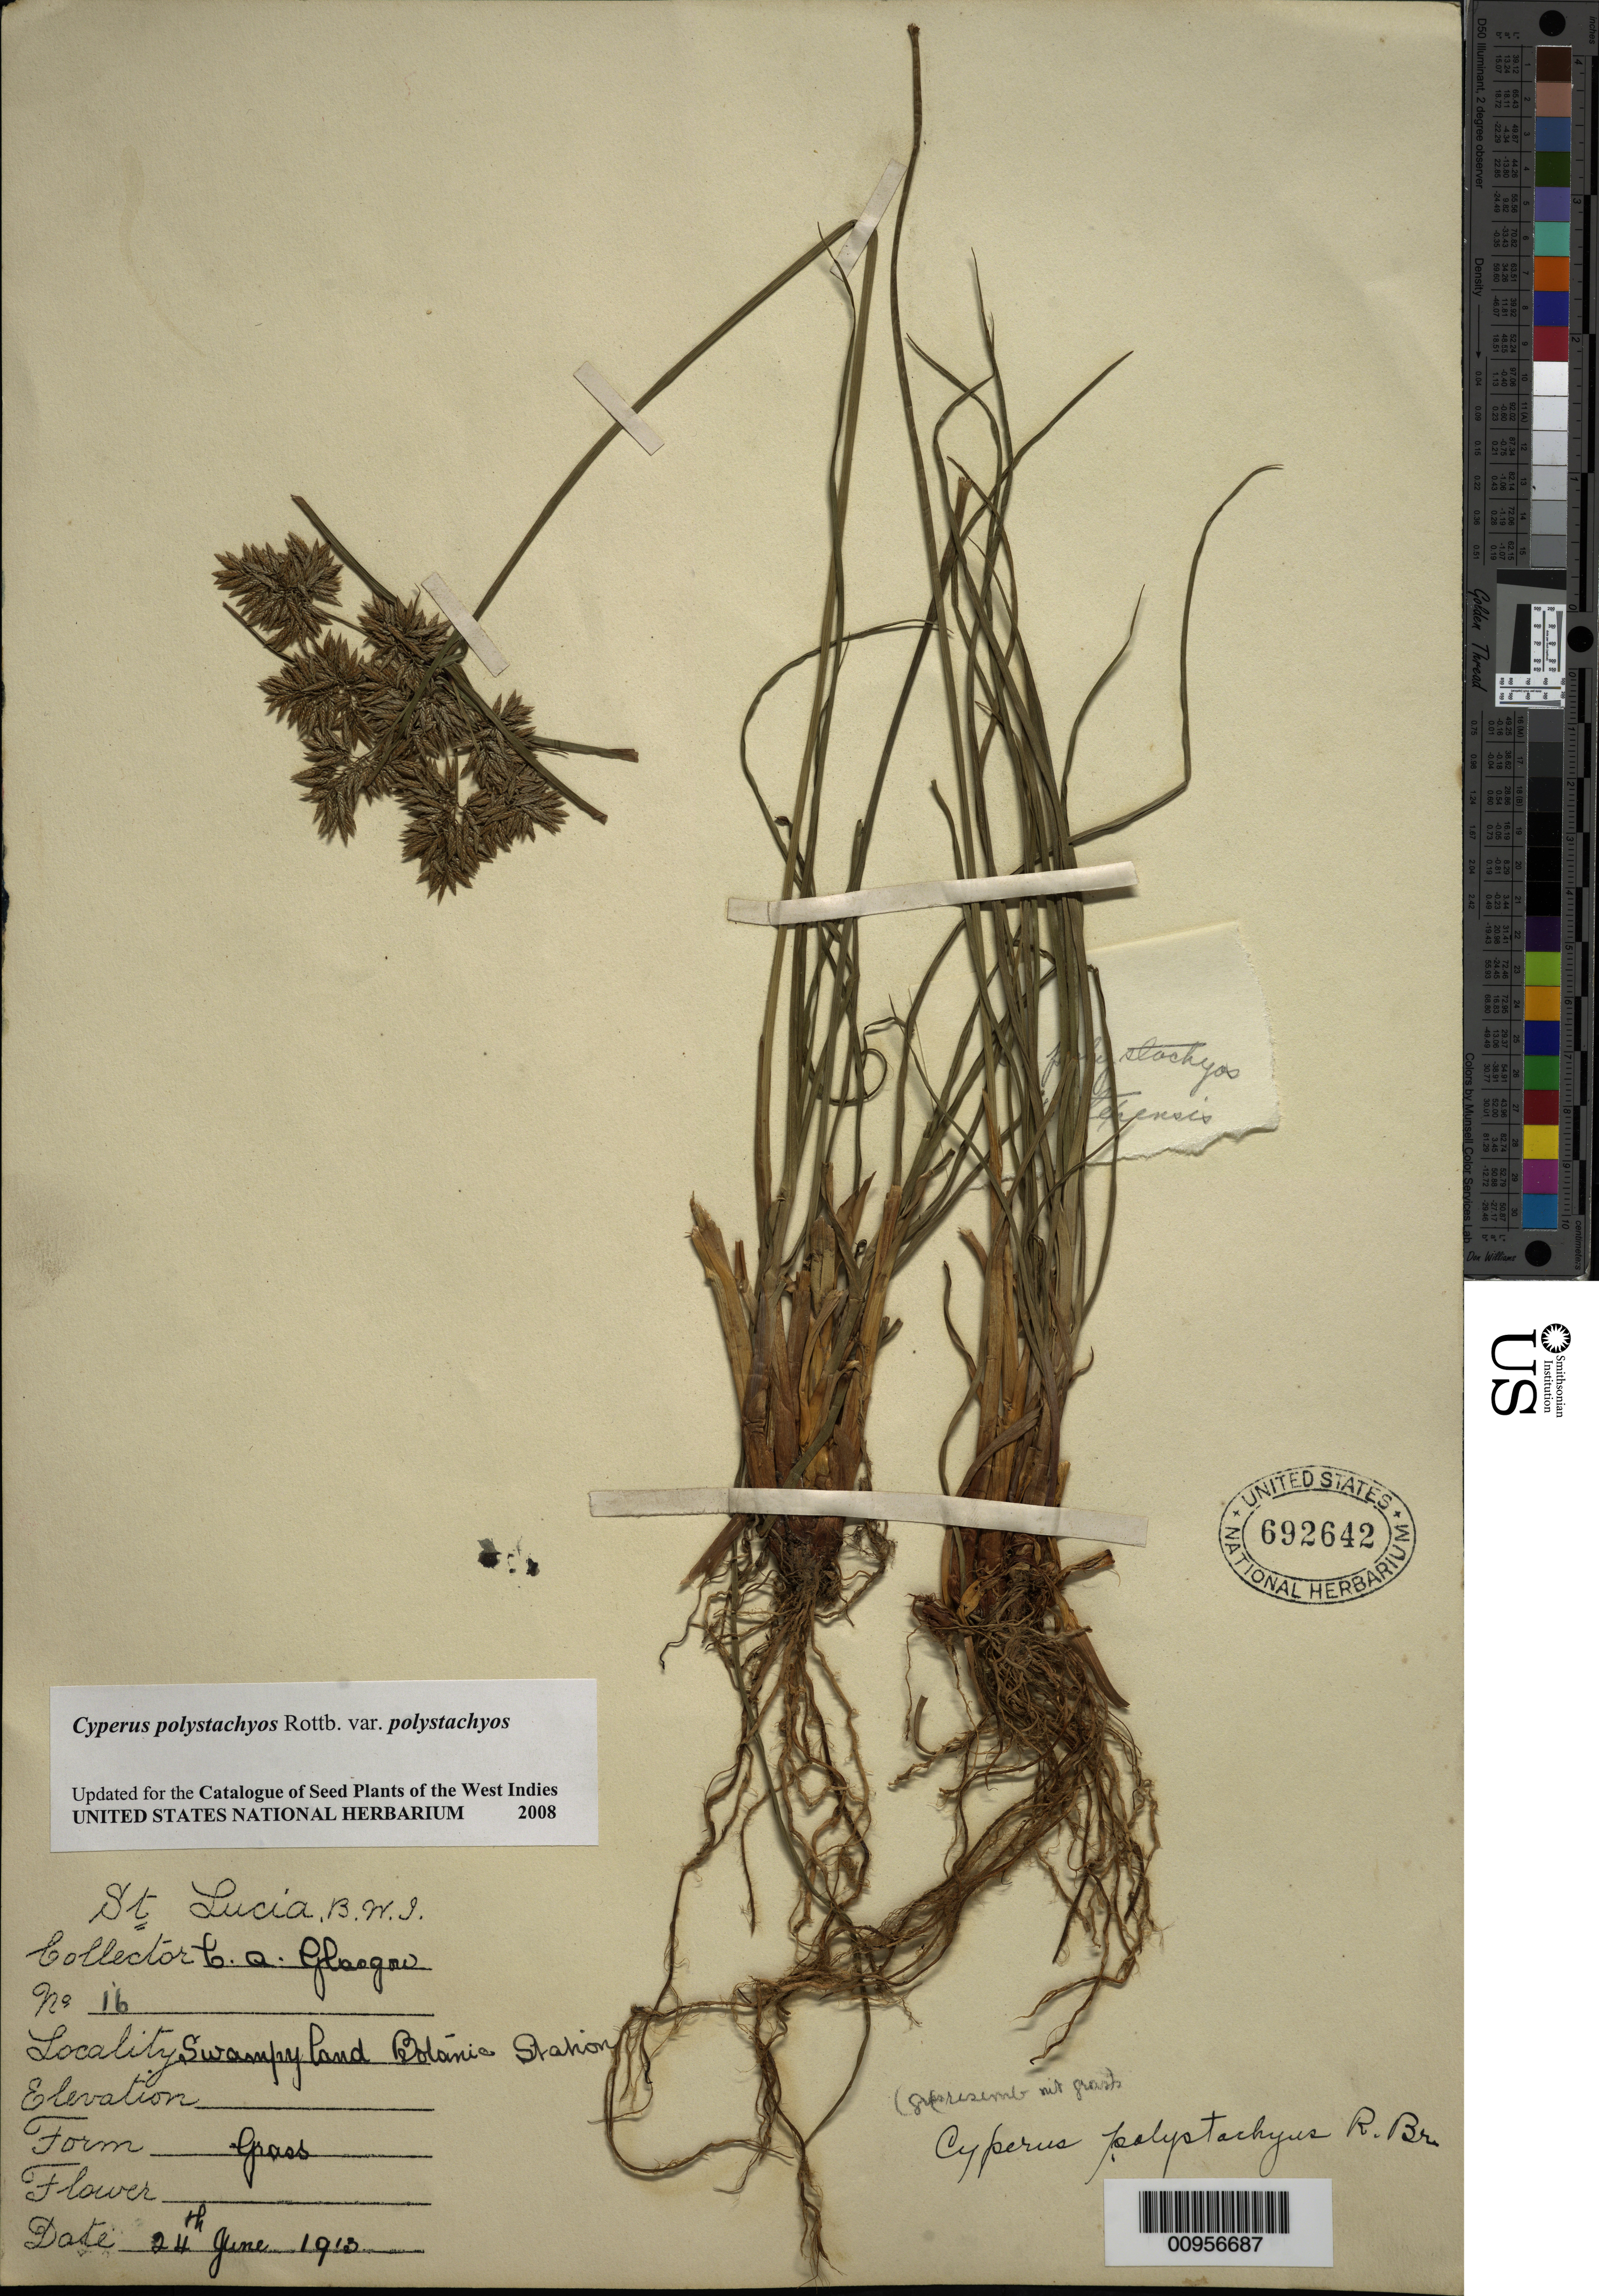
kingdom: Plantae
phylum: Tracheophyta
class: Liliopsida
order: Poales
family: Cyperaceae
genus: Cyperus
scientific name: Cyperus polystachyos var. polystachyos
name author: Rottb.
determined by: Strong, M. T., (US), Smithsonian Institution - National Museum of Natural History (UNITED STATES)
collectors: C. Glasgow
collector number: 16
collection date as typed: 24 Jun 1912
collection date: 1912-06-24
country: St. Lucia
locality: Botanic Station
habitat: Swampy land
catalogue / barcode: US 692642